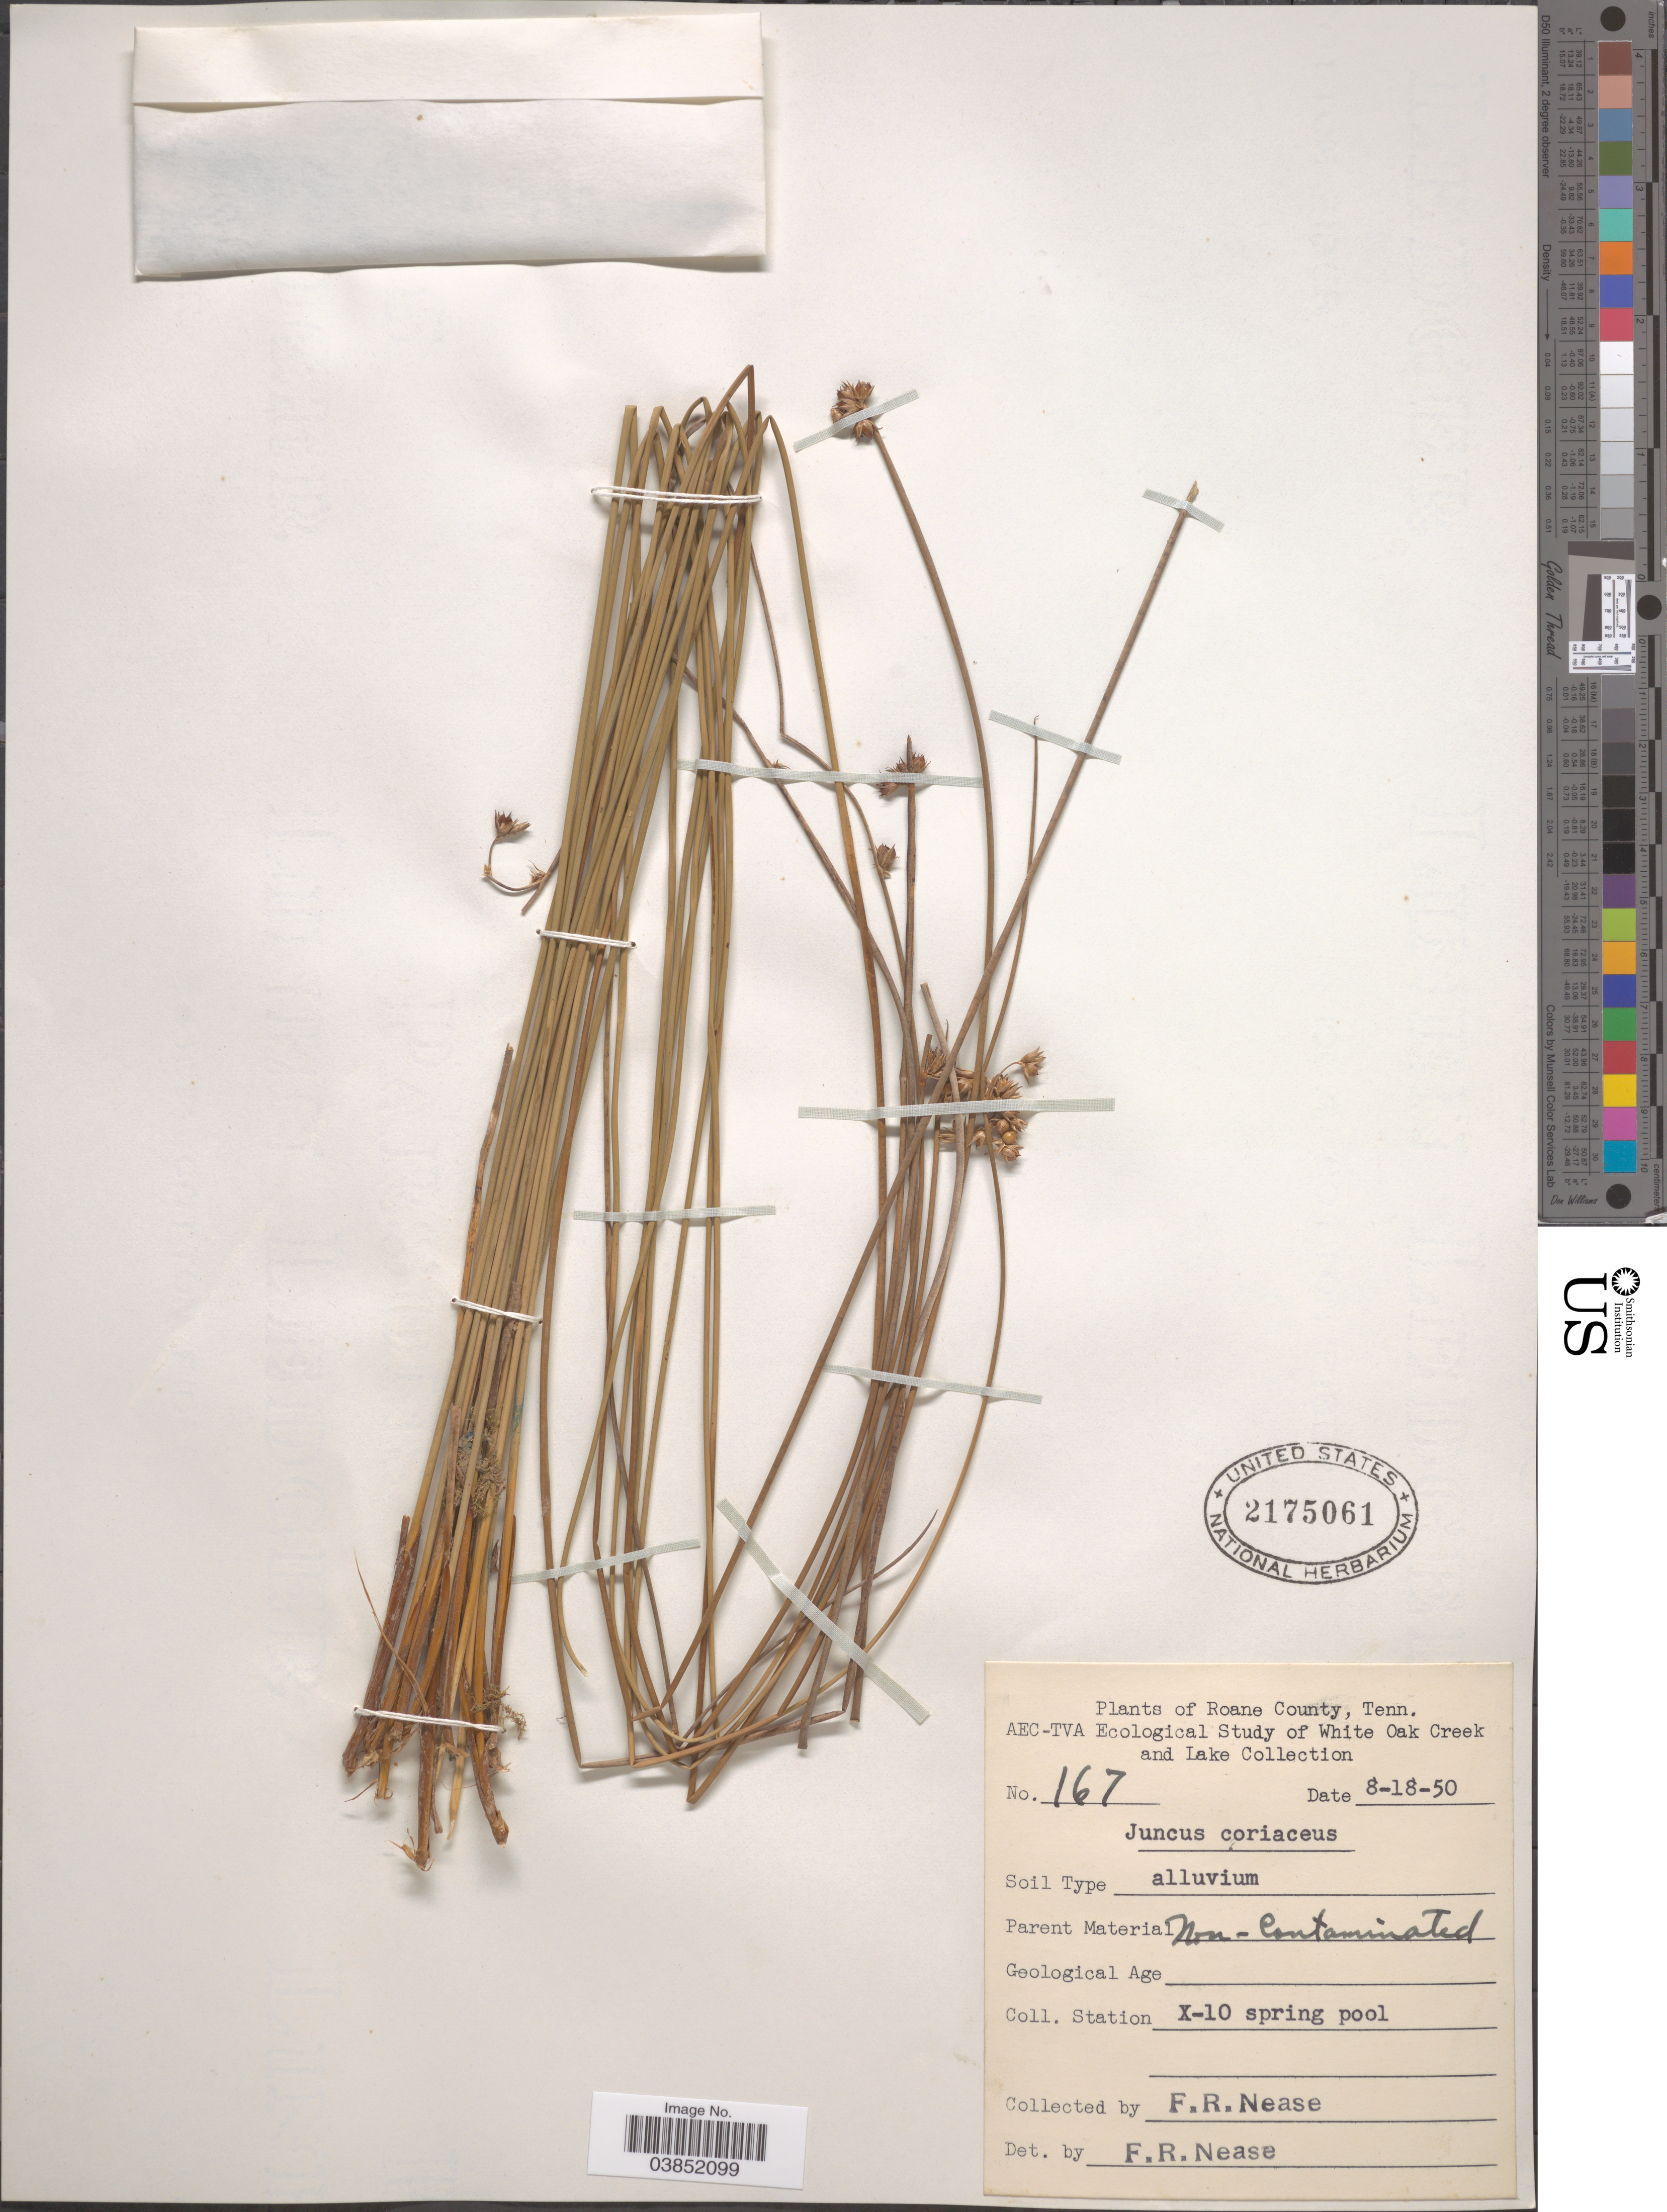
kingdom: Plantae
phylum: Tracheophyta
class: Liliopsida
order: Poales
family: Juncaceae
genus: Juncus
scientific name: Juncus coriaceus Mack.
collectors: F. Nease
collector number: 167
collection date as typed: Transcribed d/m/y: 18/8/50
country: United States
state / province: Tennessee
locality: Roane County. Station X-10 spring pool.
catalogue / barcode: US 2175061